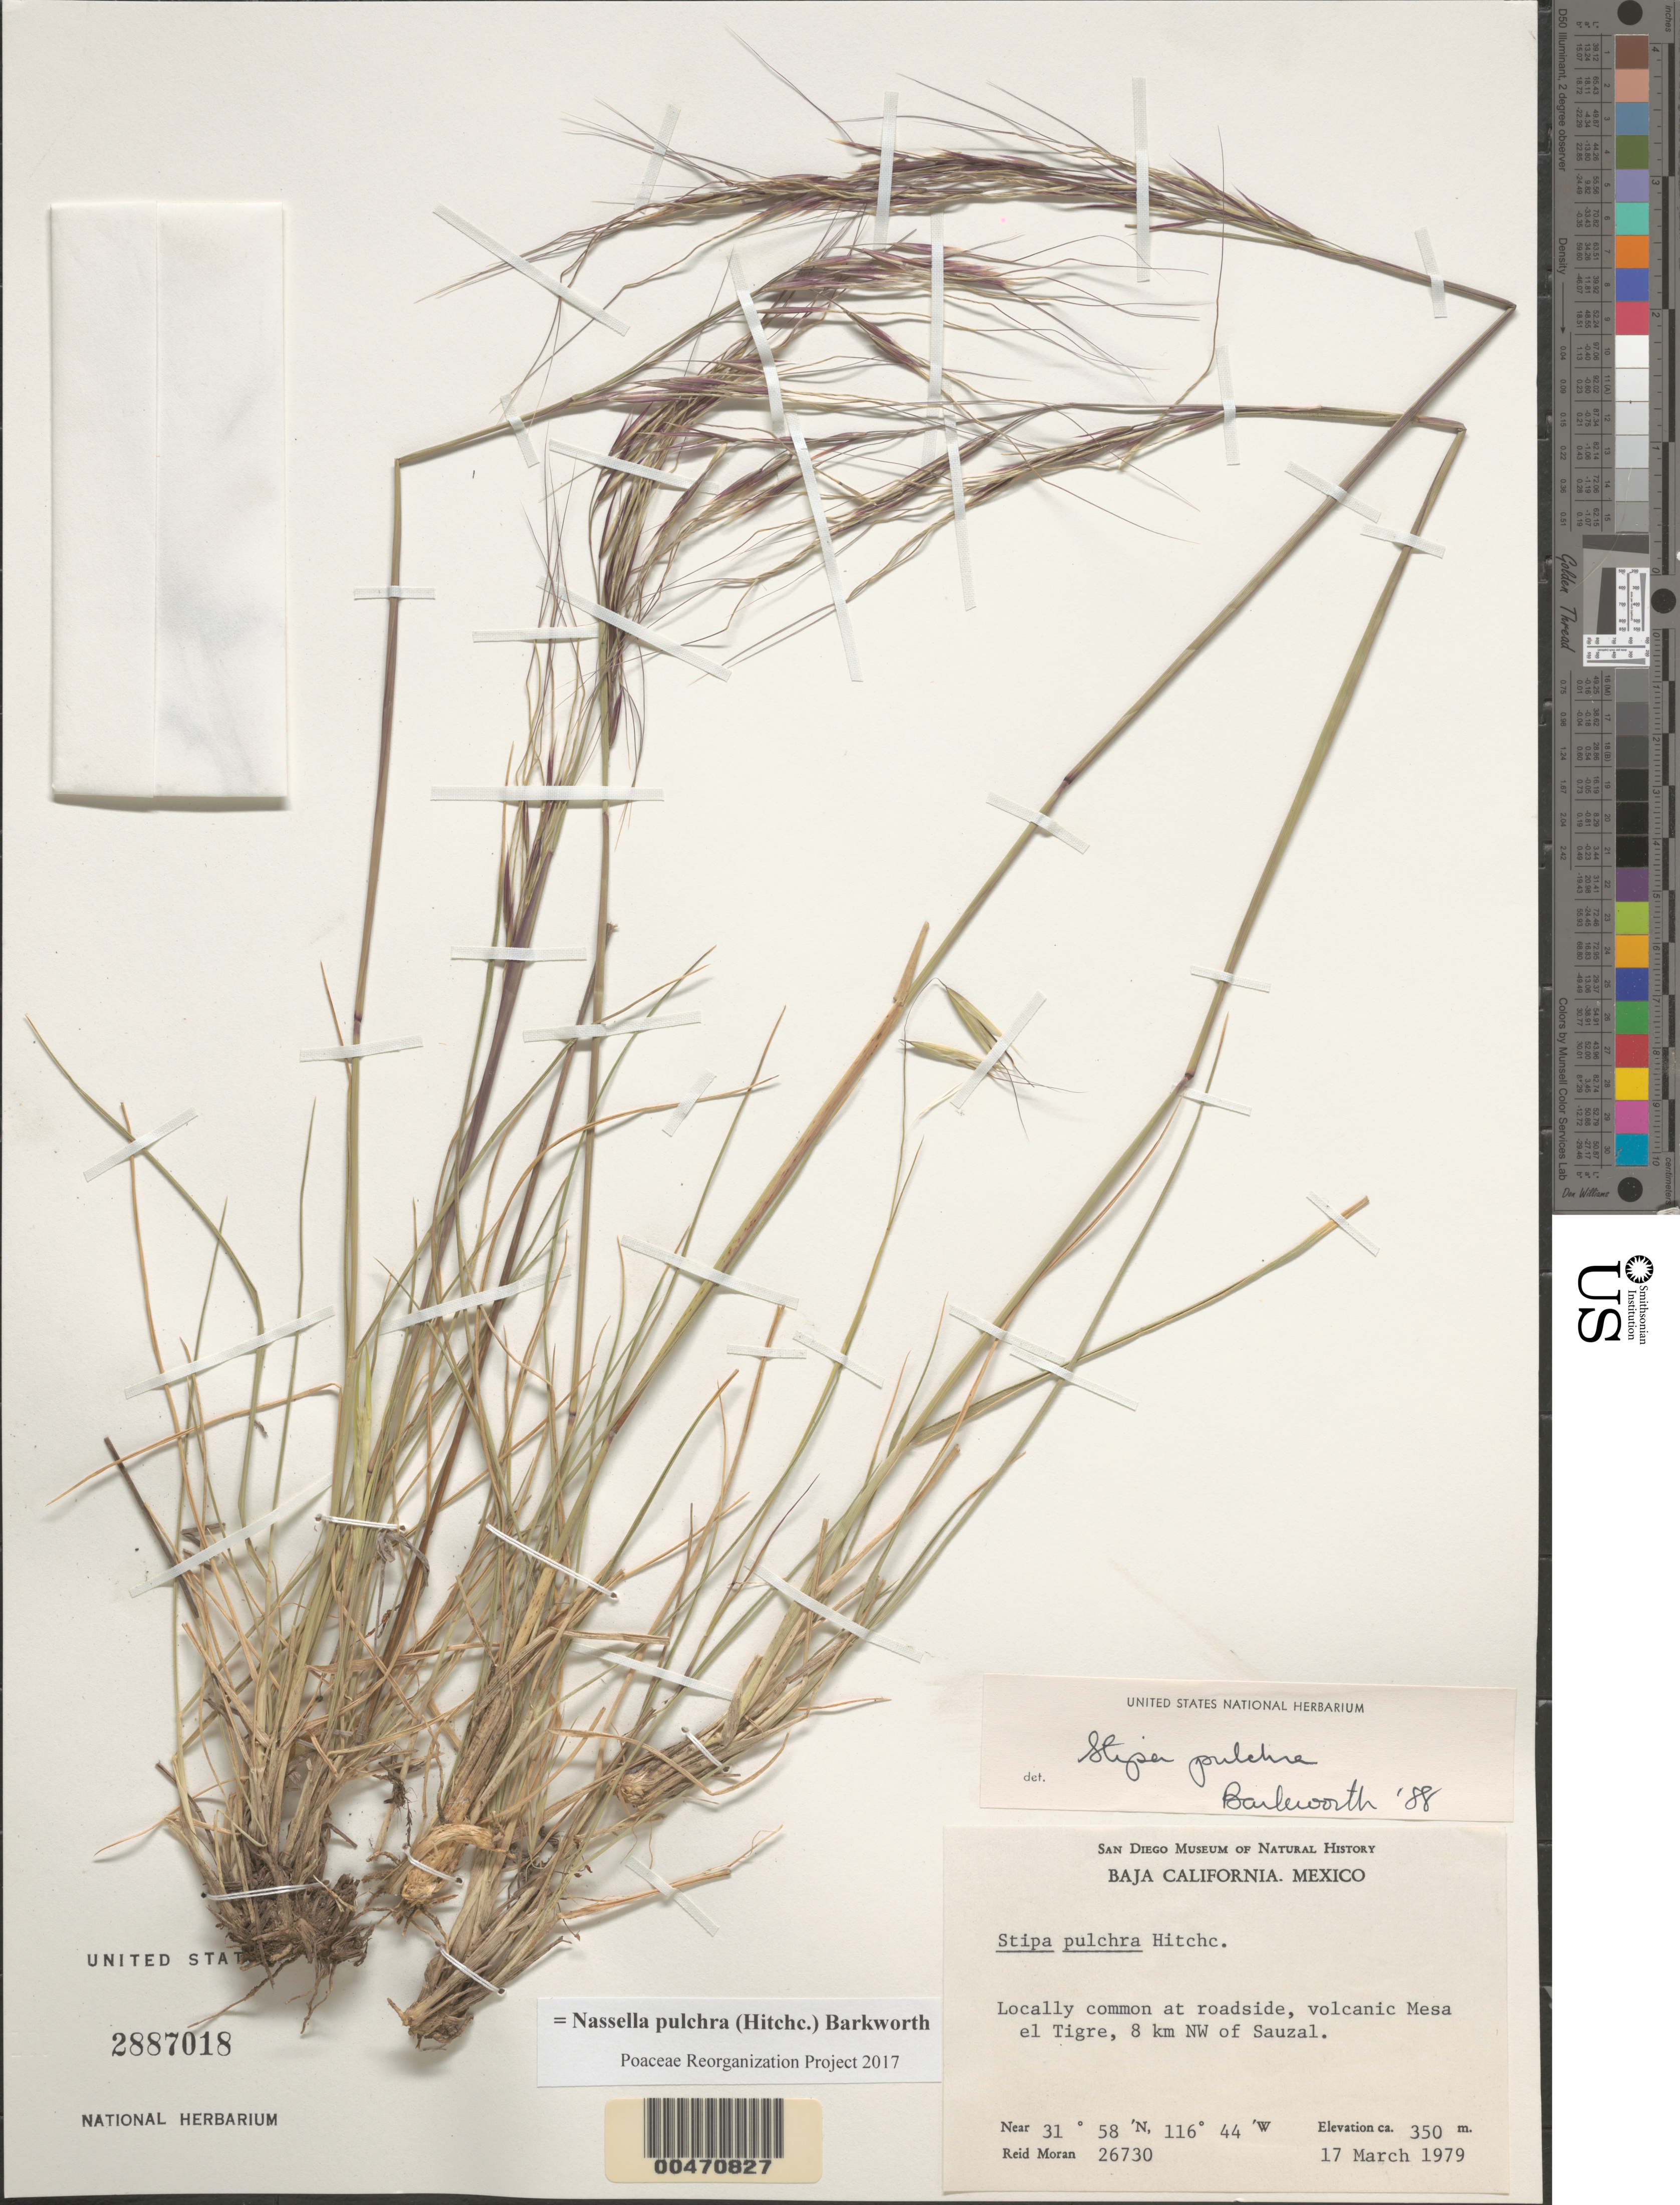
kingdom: Plantae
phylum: Tracheophyta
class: Liliopsida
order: Poales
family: Poaceae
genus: Nassella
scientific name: Nassella pulchra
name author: (Hitchc.) Barkworth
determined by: Poaceae Reorganization Project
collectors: R. V. Moran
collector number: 26730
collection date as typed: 17 Mar 1979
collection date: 1979-03-17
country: Mexico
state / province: Baja California Norte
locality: Volcanic Mesa el Tigre, 8 km NW of Sauzal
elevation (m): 350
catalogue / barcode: US 2887018